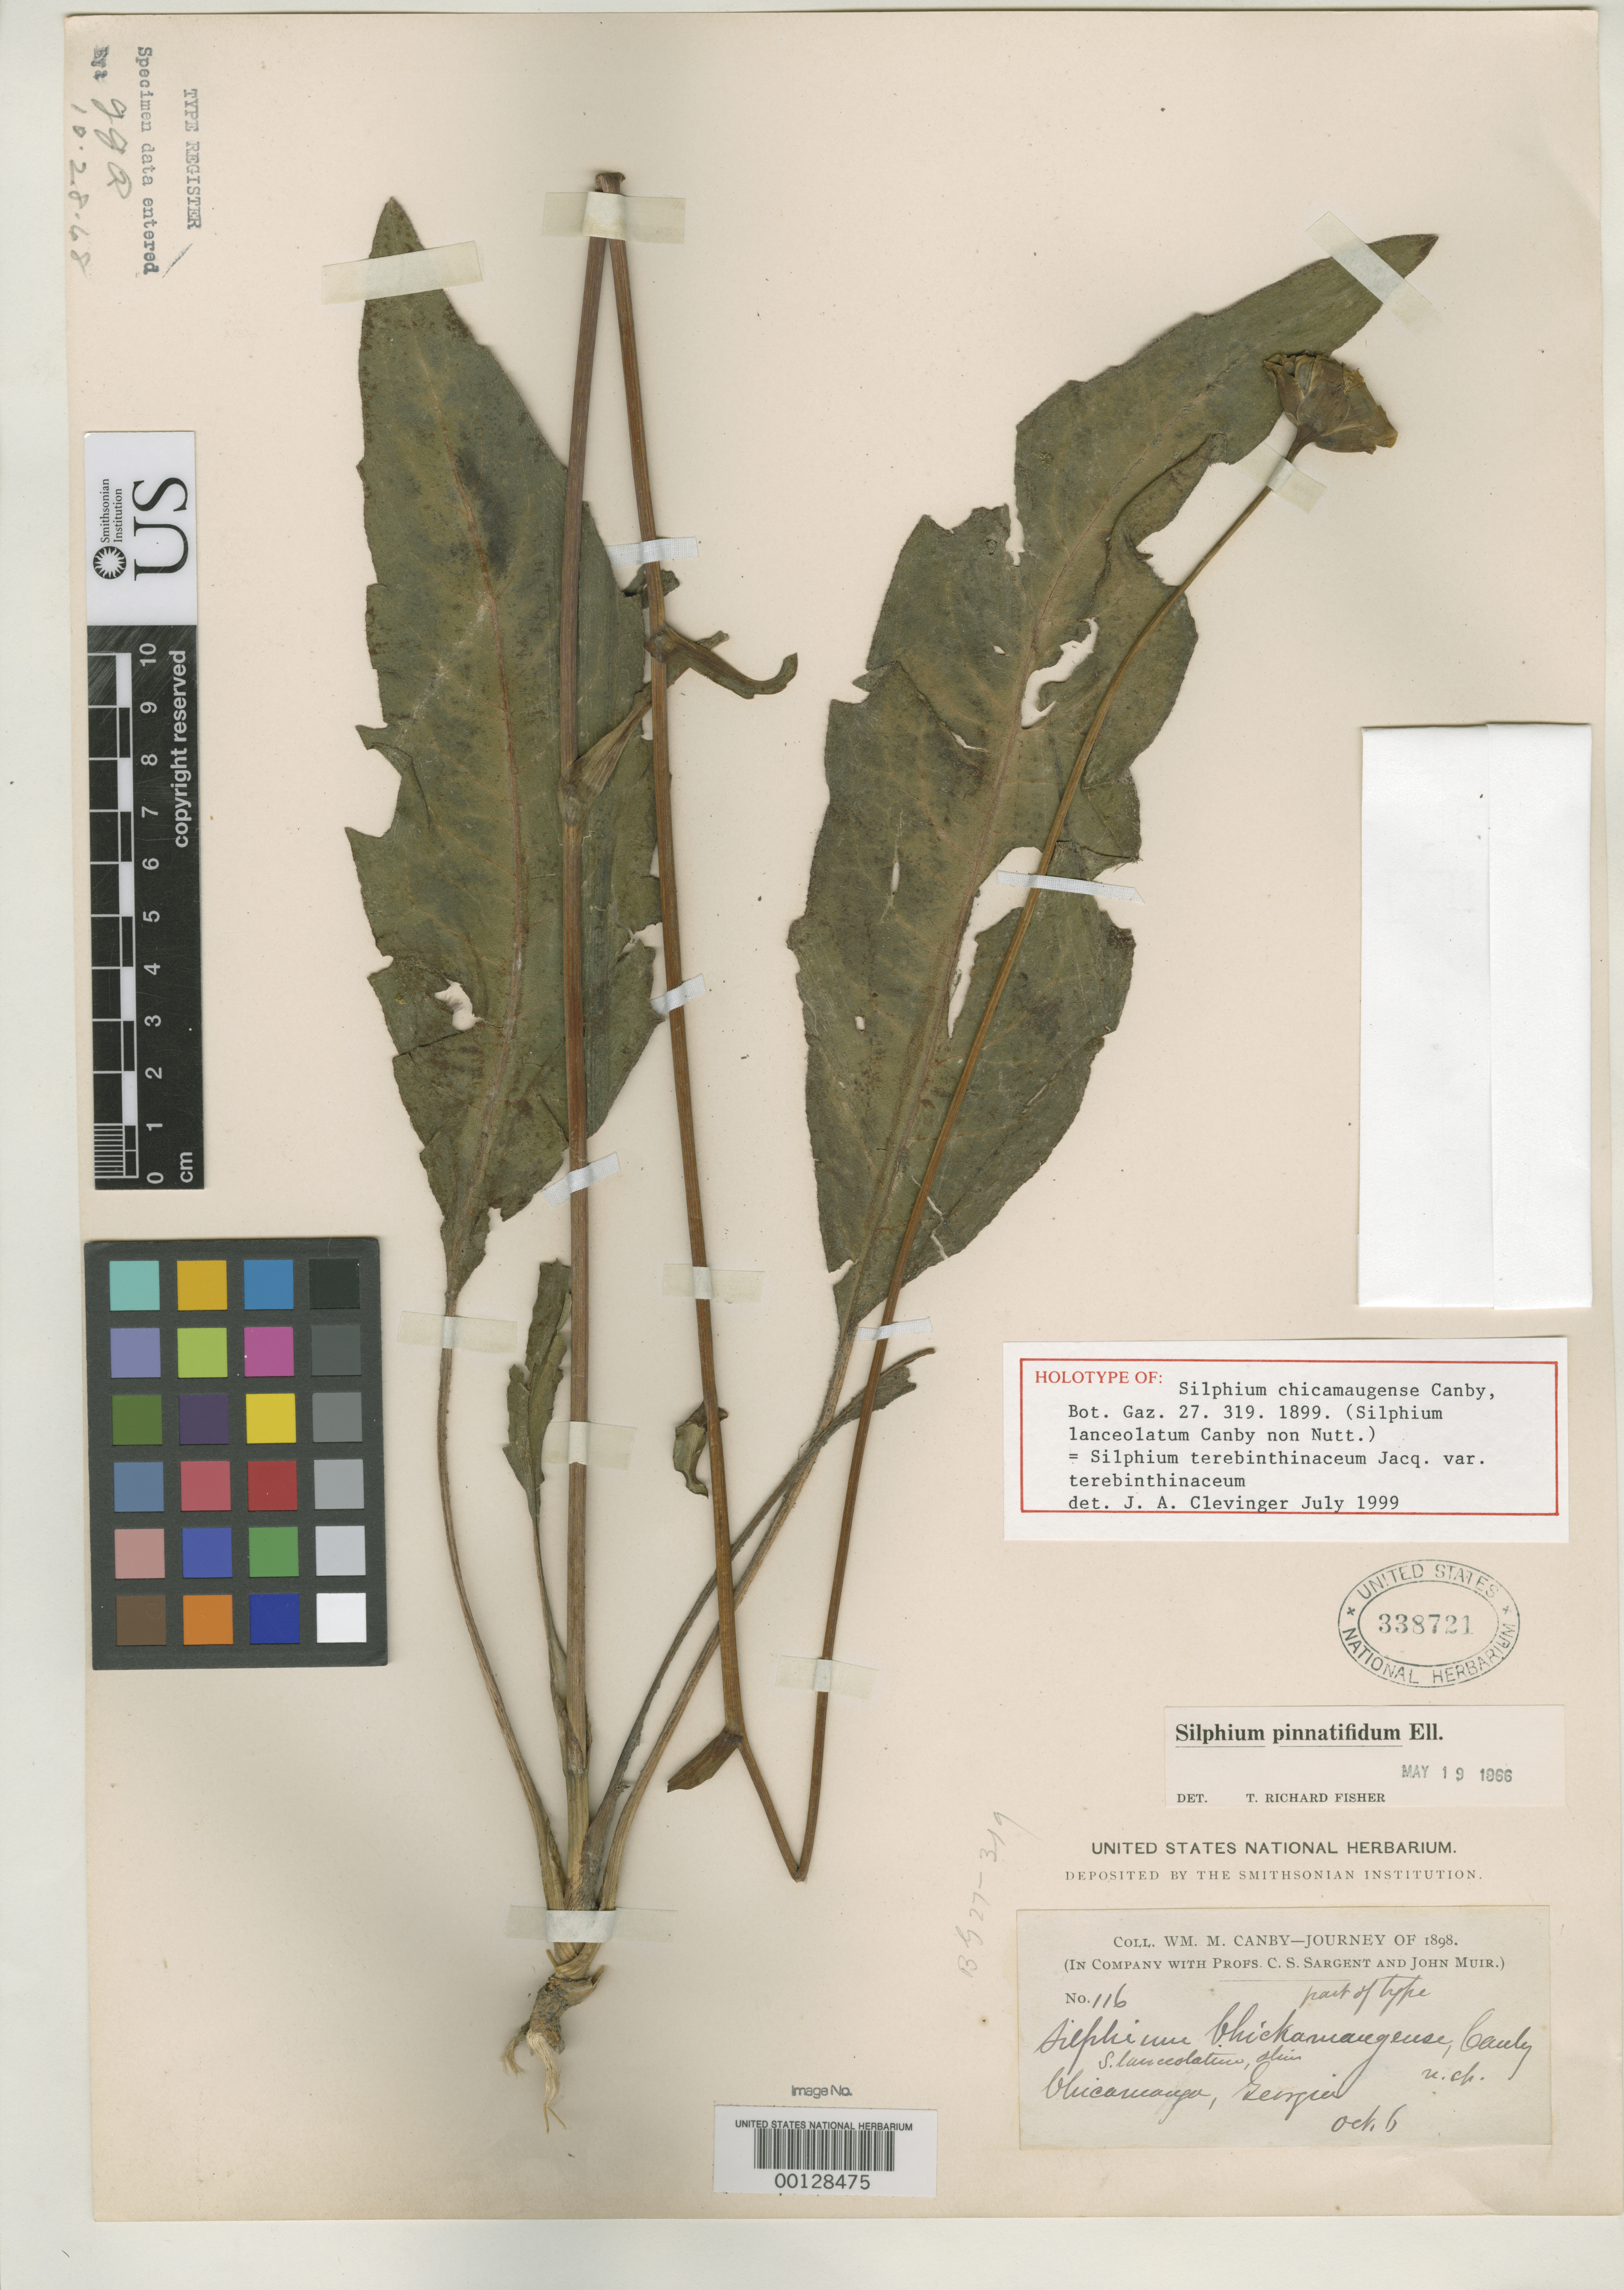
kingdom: Plantae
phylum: Tracheophyta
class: Magnoliopsida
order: Asterales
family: Asteraceae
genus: Silphium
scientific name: Silphium lanceolatum Canby, nom. illeg.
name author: Canby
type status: Type Collection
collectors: W. M. Canby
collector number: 116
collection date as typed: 06 Oct 1898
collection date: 1898-10-06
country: United States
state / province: Georgia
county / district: Walker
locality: Chickamauga.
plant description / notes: Annotated as holotype by J.A. Clevinger (1999), but with old annotation as "part of type" on original label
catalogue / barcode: US 338721